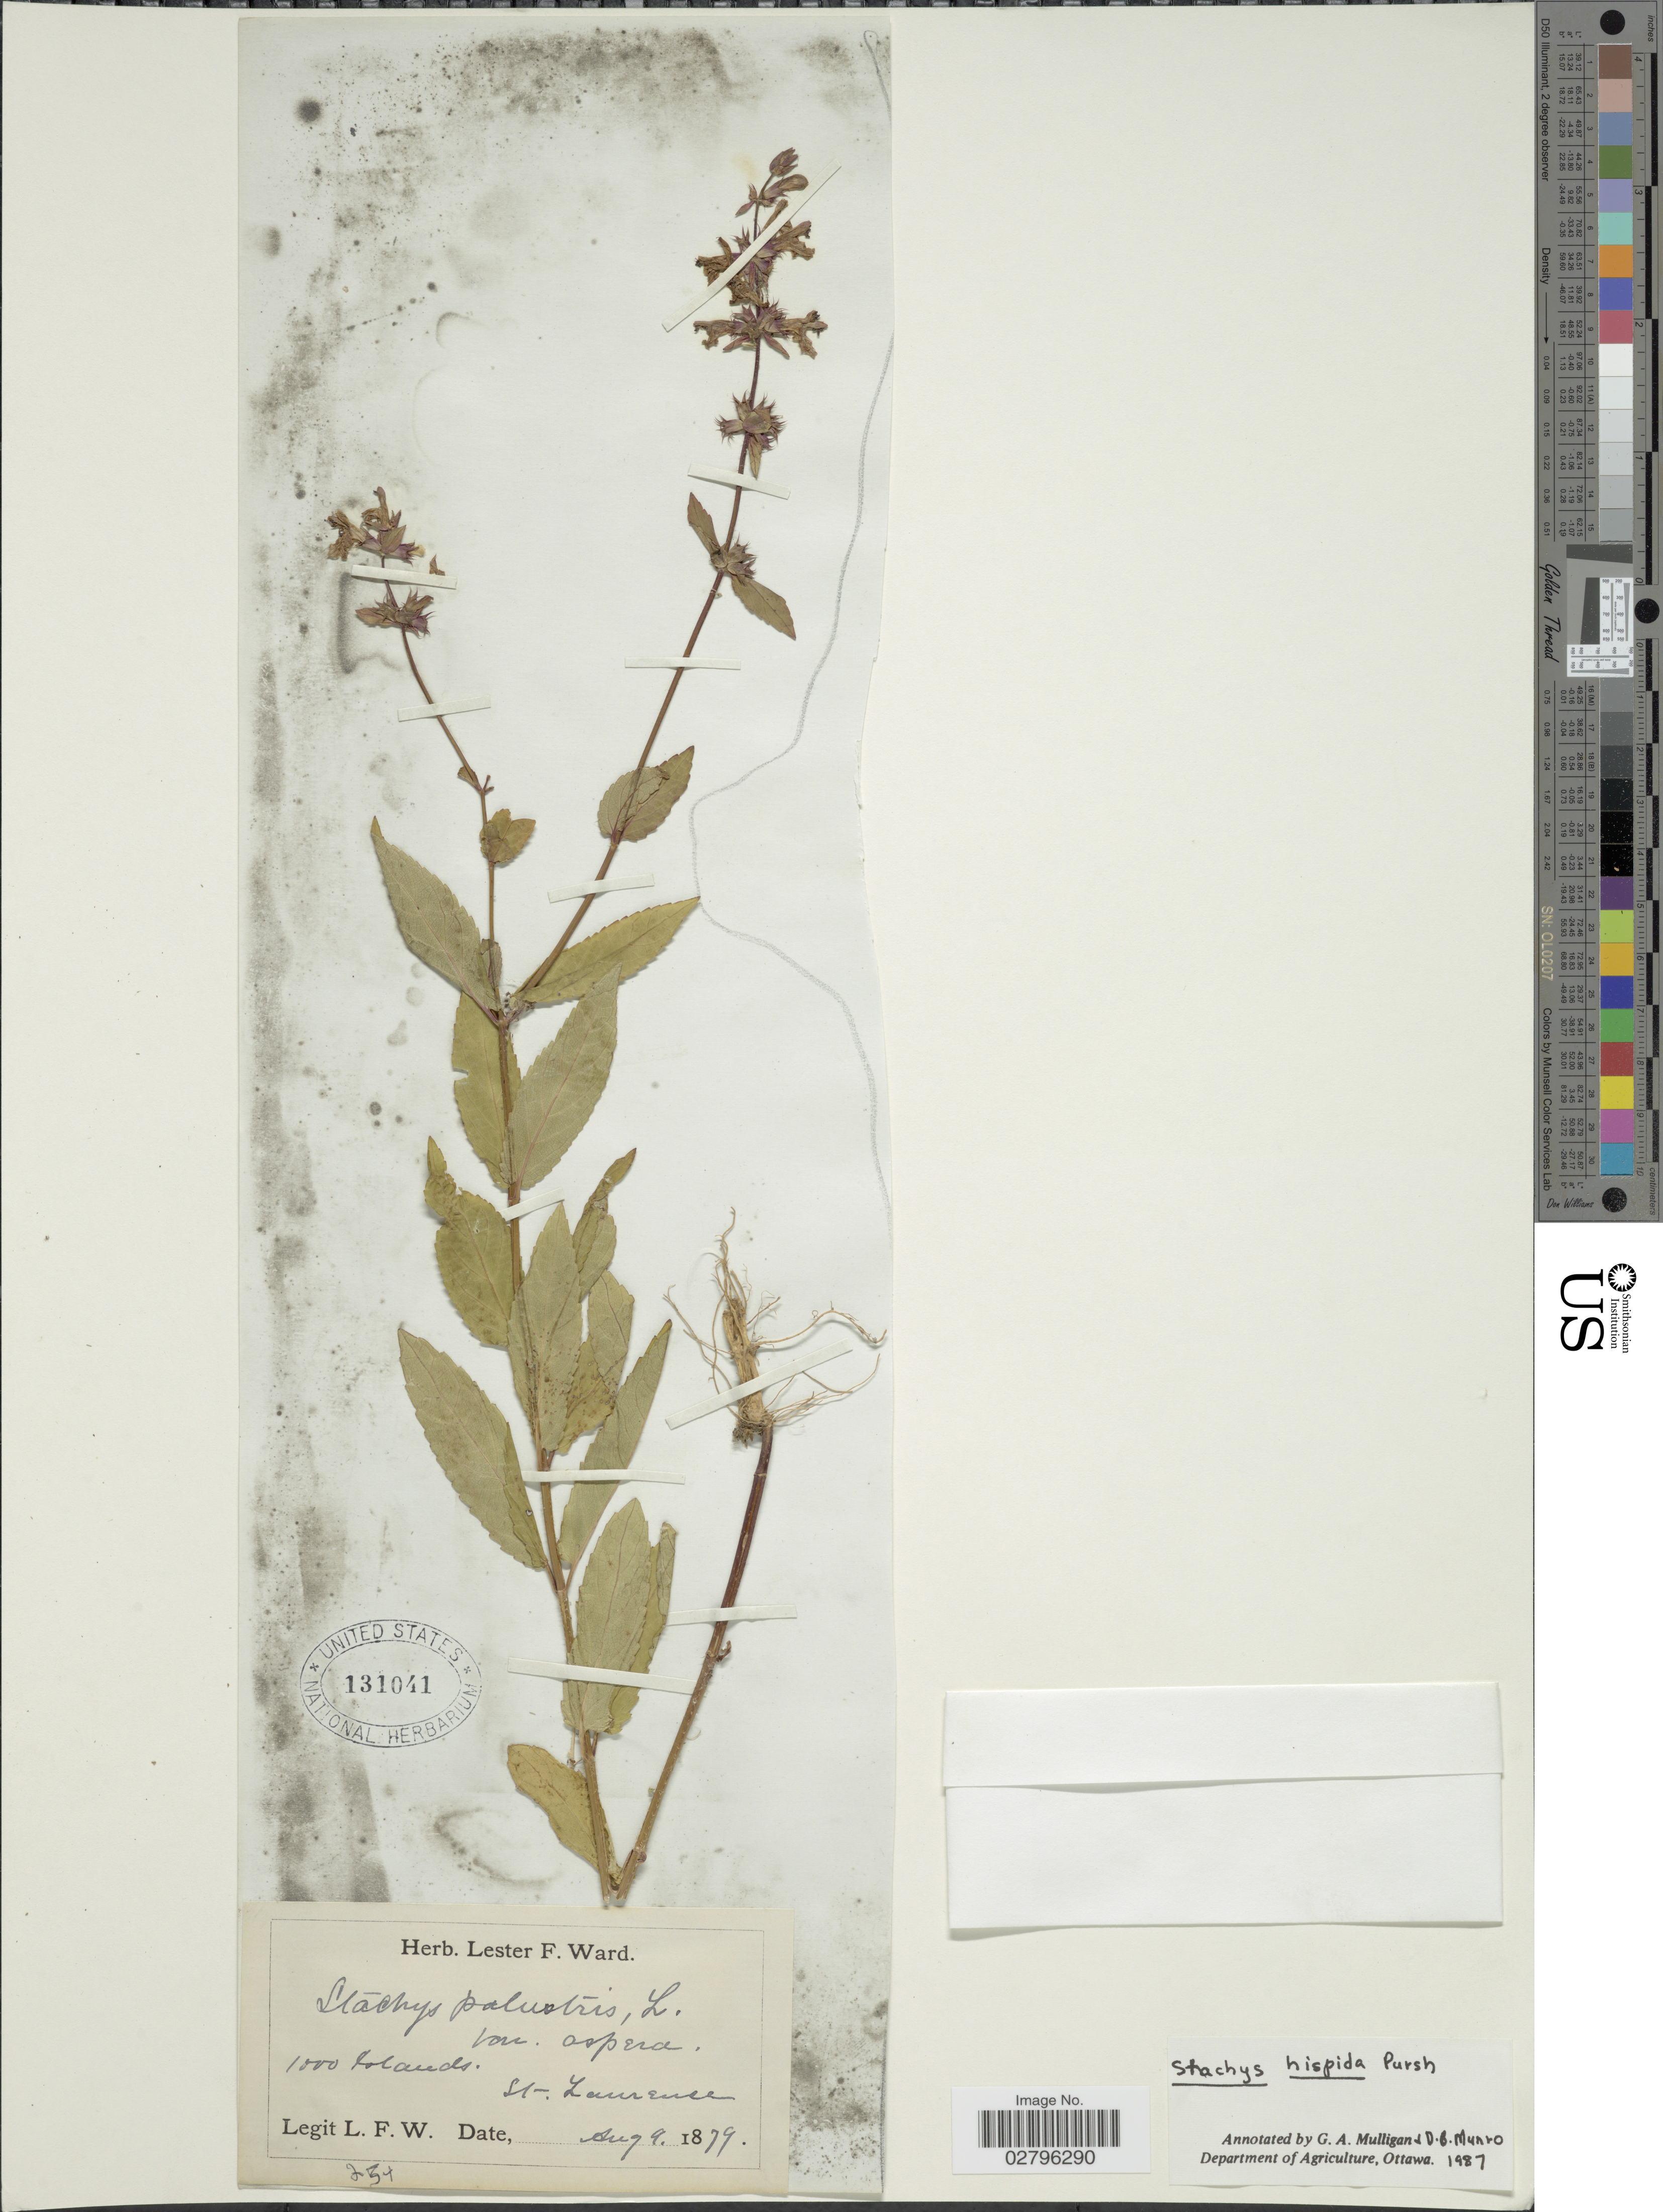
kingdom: Plantae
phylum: Tracheophyta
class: Magnoliopsida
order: Lamiales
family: Lamiaceae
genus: Stachys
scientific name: Stachys hispida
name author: Pursh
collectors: L. F. Ward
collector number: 234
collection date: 1879-08-09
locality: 1000 Islands. St. Lawrence.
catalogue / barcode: US 131041